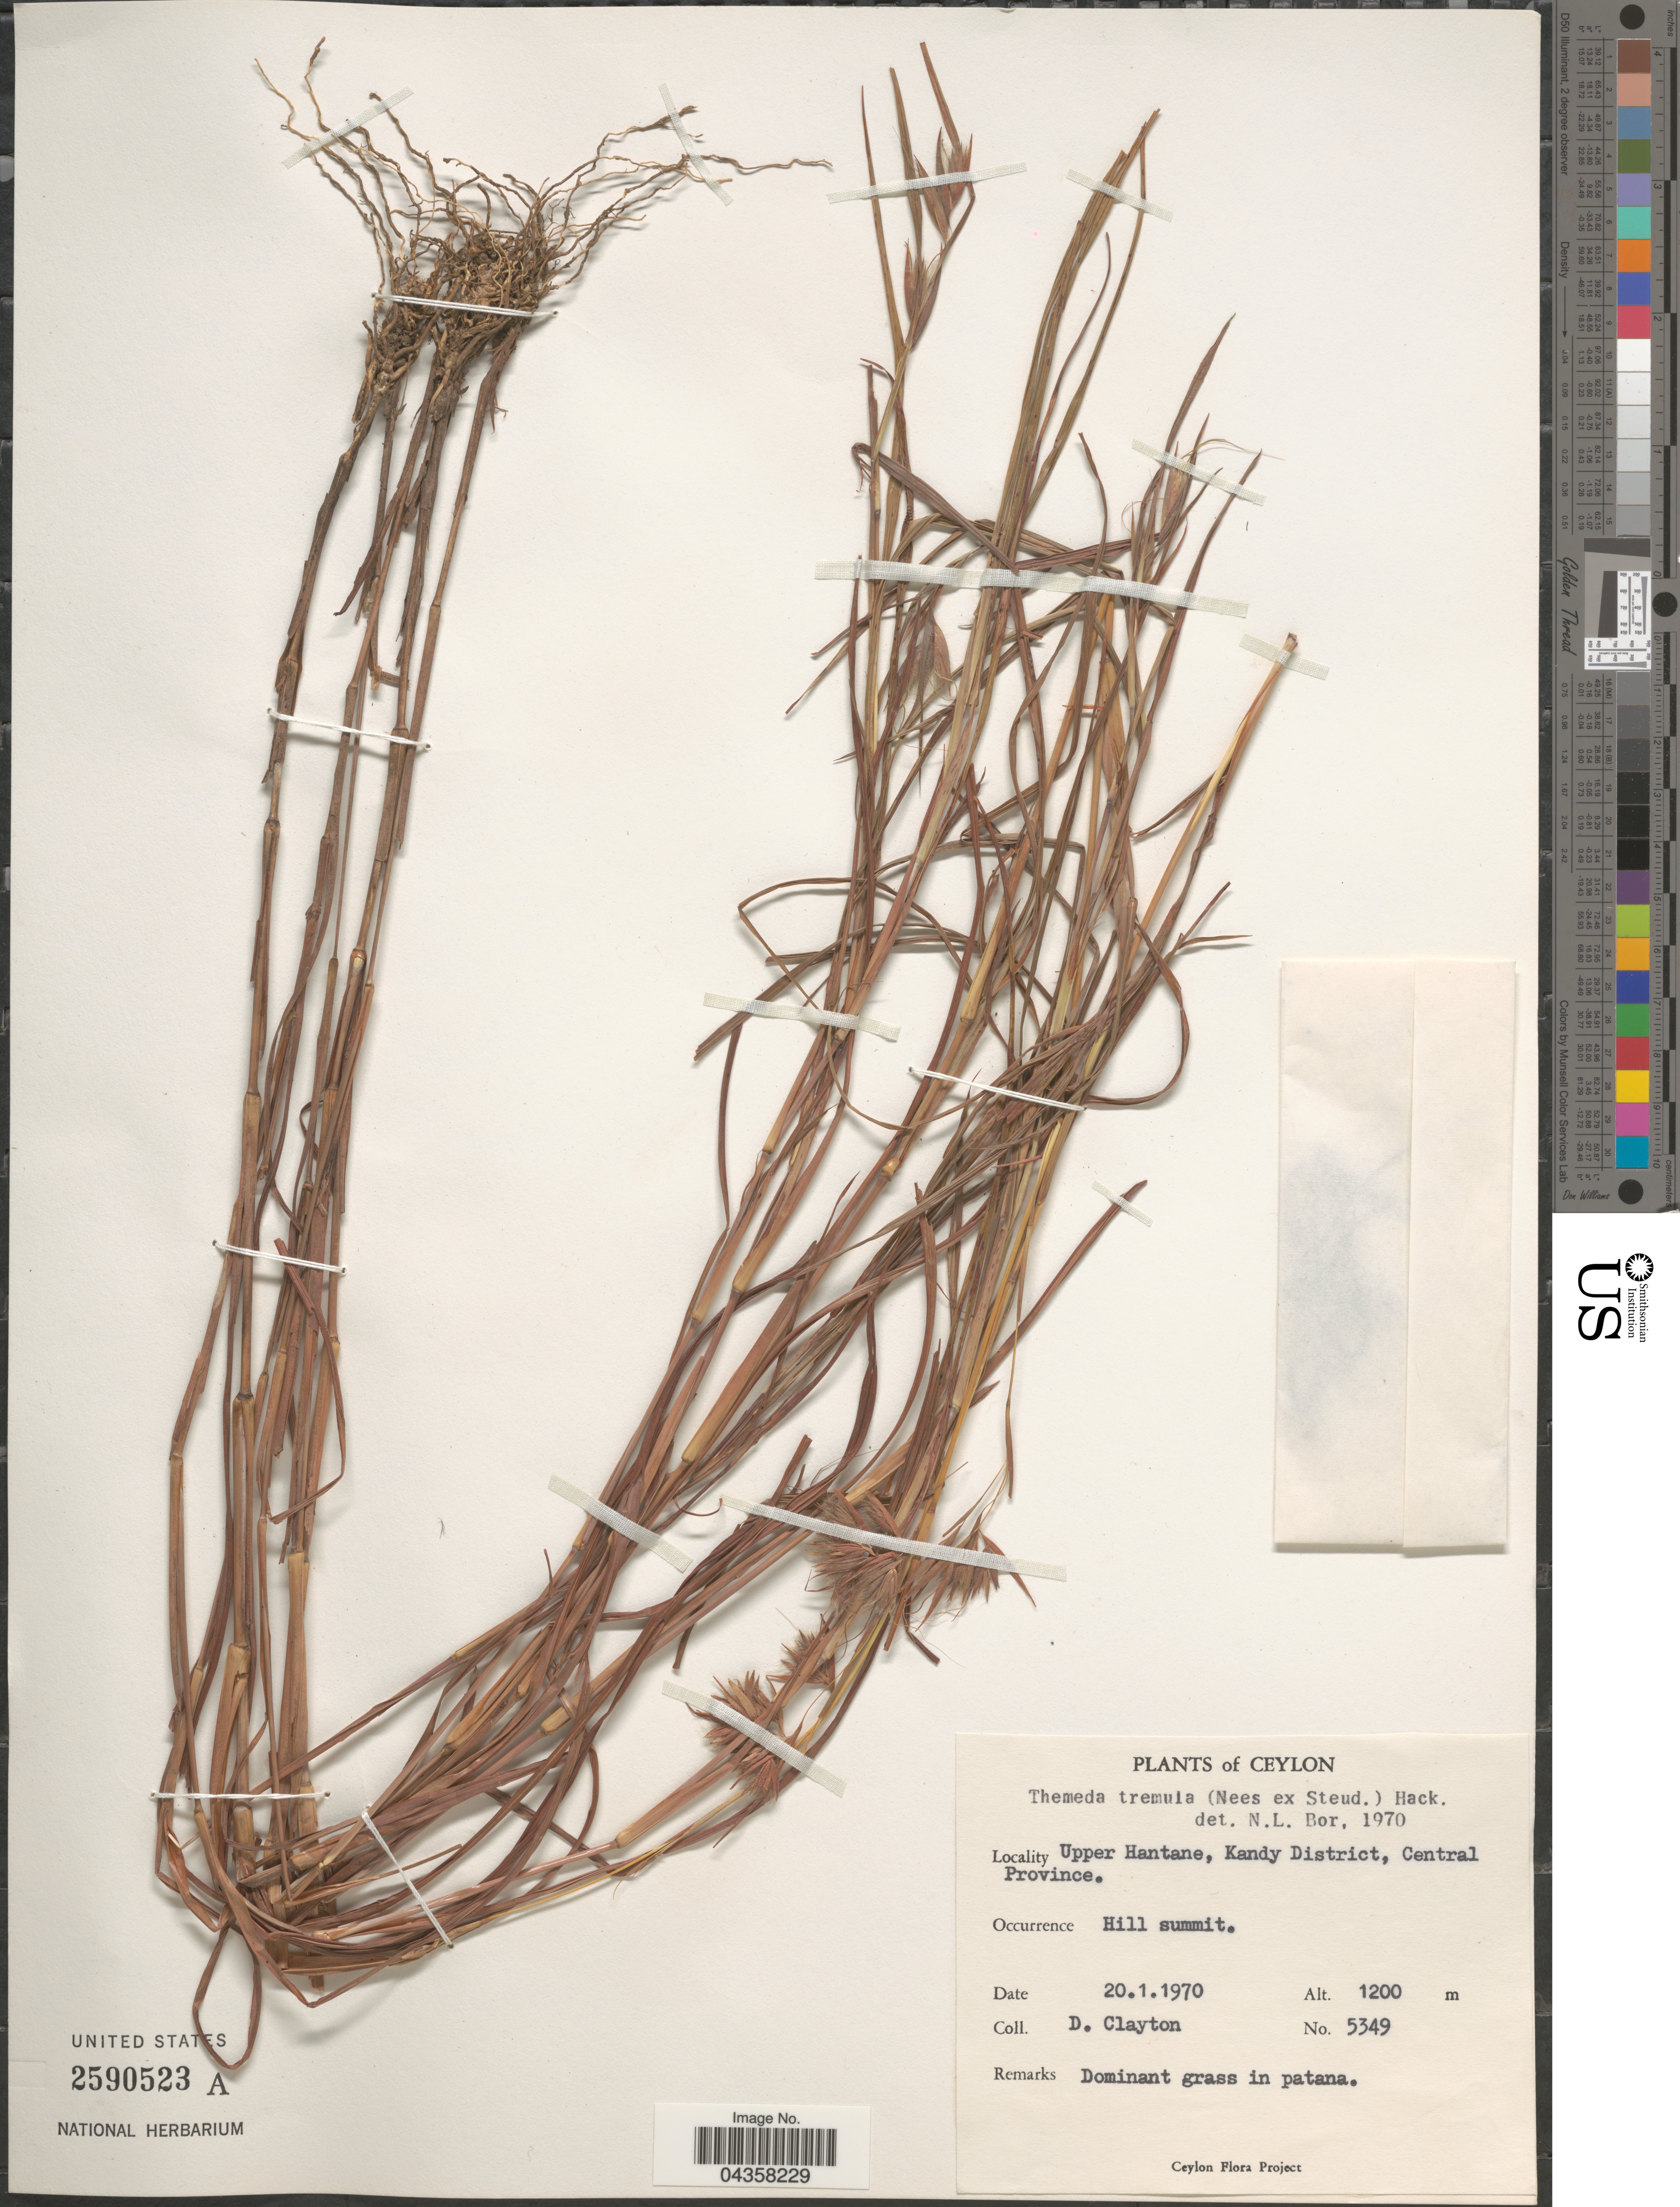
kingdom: Plantae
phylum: Tracheophyta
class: Liliopsida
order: Poales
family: Poaceae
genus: Themeda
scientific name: Themeda tremula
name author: (Nees) Hack.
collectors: D. Clayton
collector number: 5349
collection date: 1970-01-20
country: Sri Lanka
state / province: Central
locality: Ceylon. Upper Hantane, Kandy District, Central Province.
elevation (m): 1200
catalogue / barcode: US 2590523A